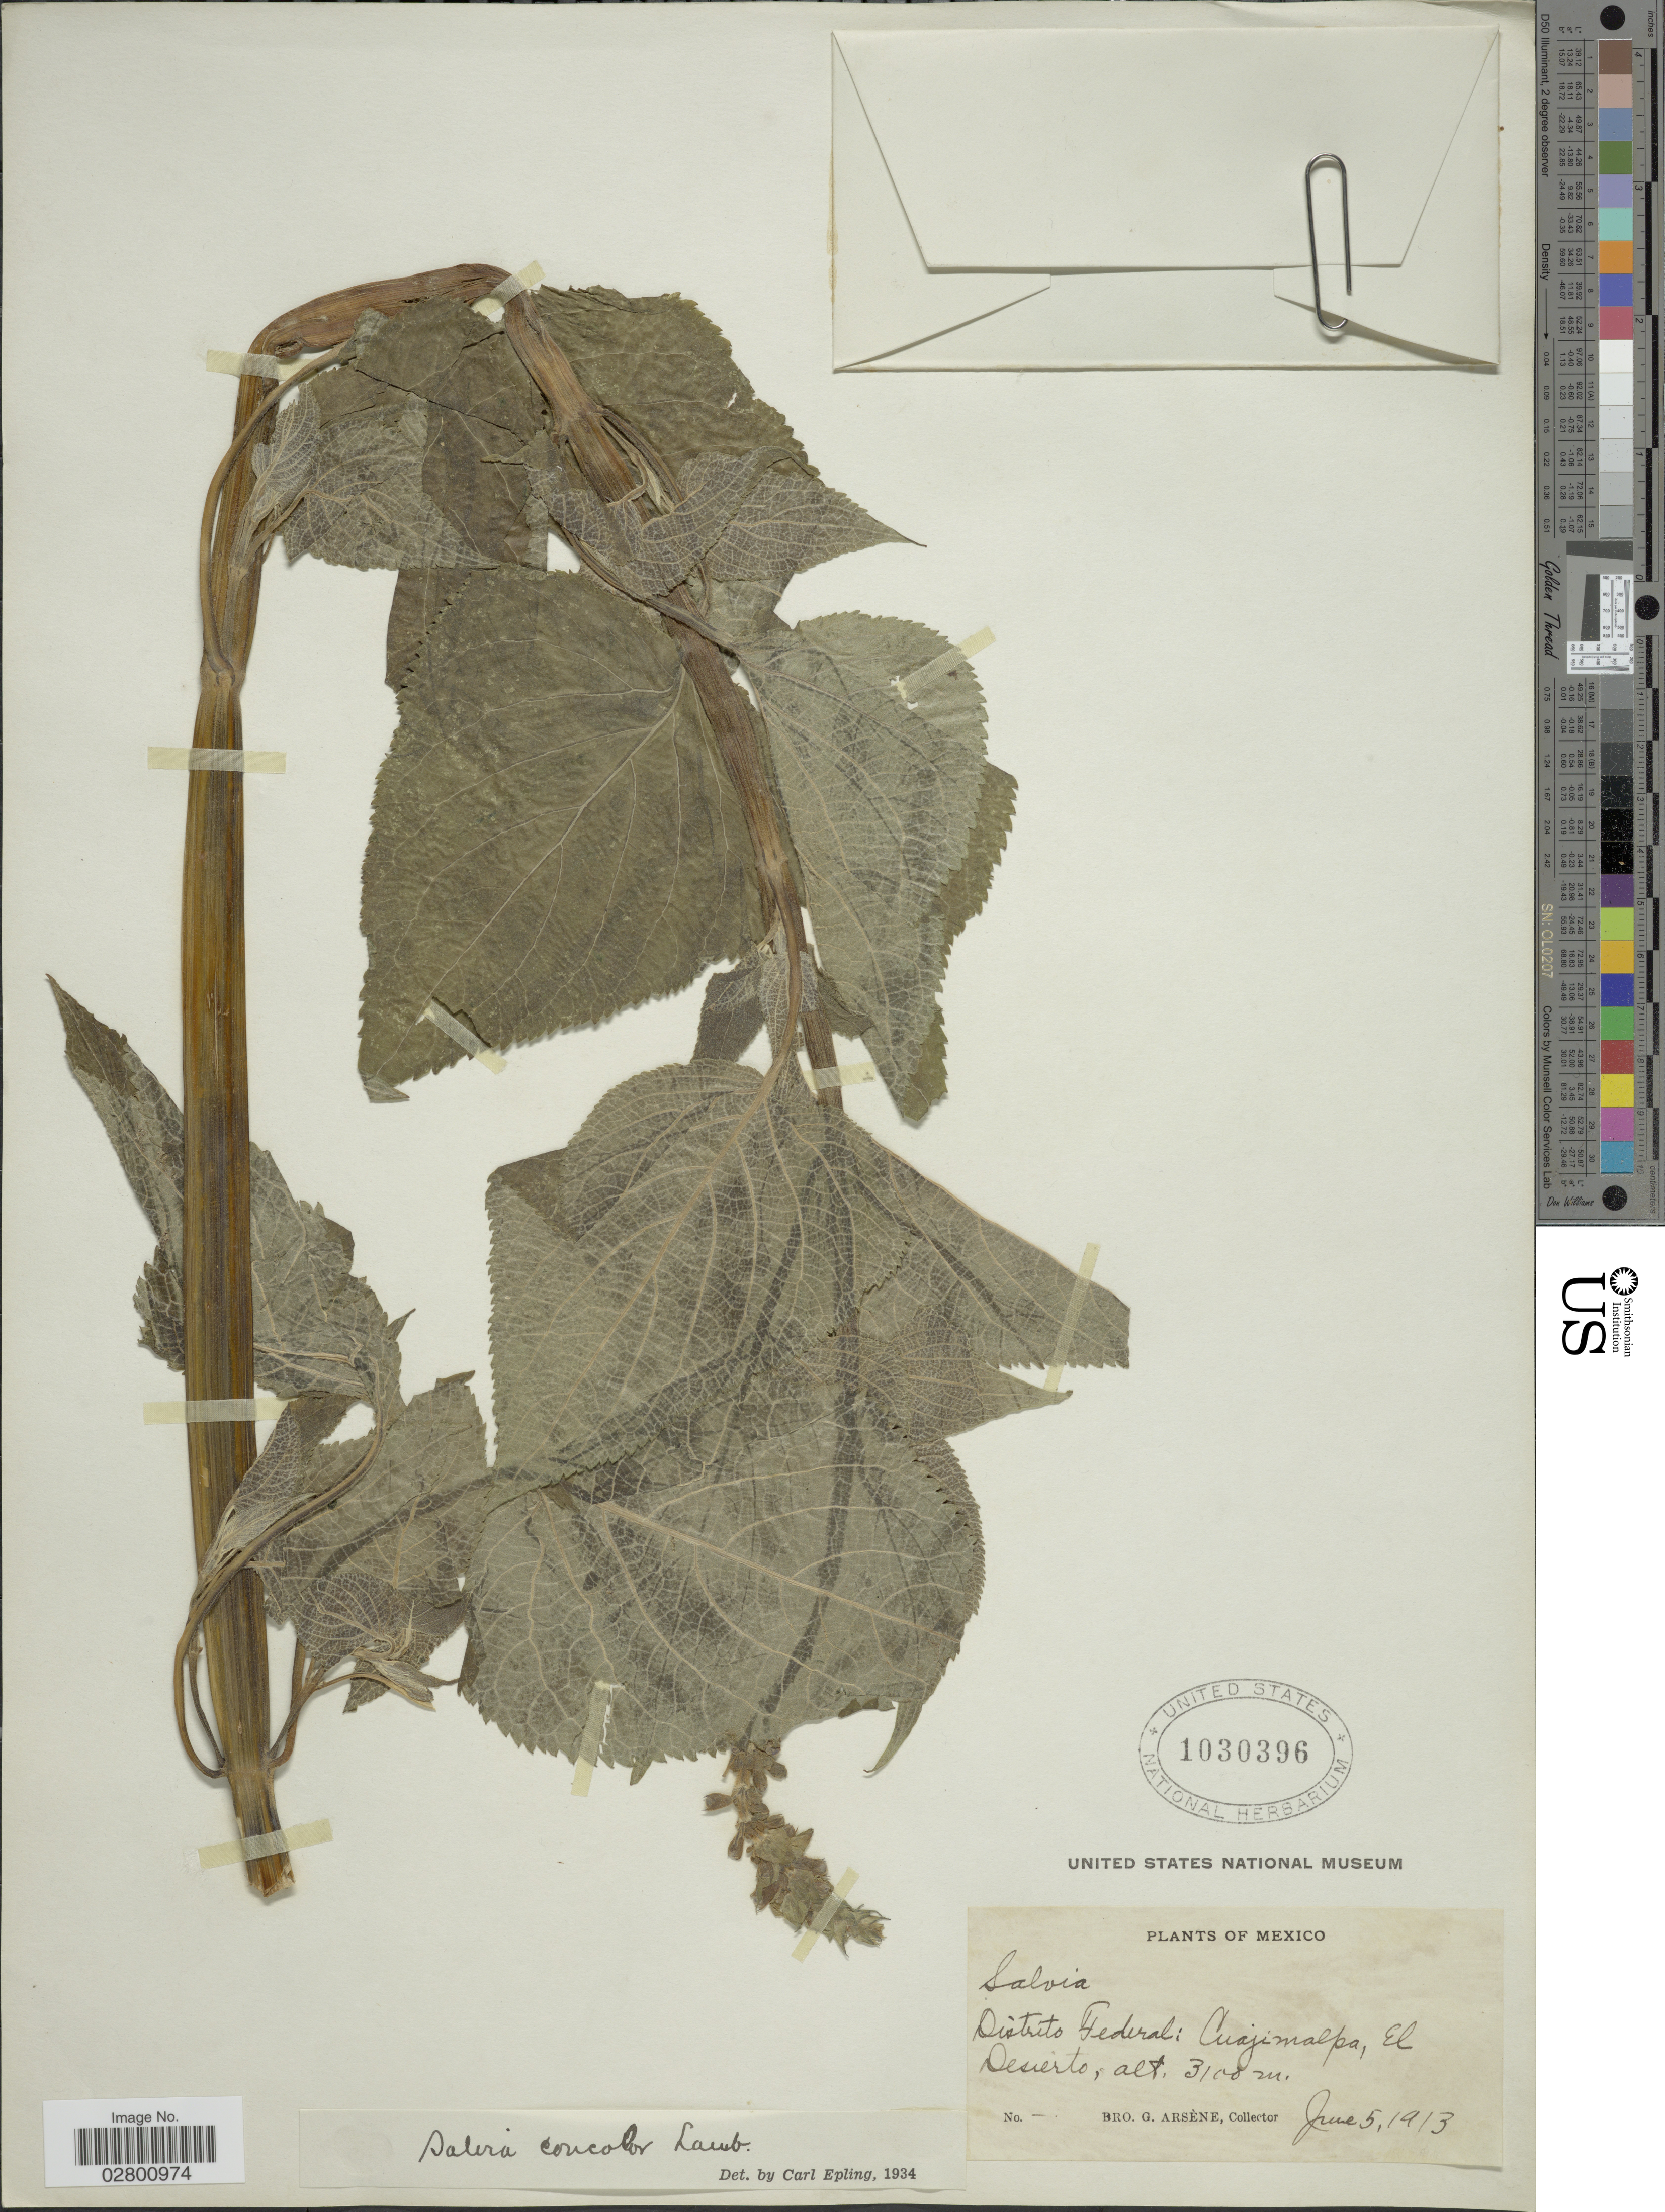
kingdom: Plantae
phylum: Tracheophyta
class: Magnoliopsida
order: Lamiales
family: Lamiaceae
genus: Salvia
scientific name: Salvia concolor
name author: Lamb. ex Benth.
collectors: Bro. G. Arsène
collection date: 1913-06-05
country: Mexico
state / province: Distrito Federal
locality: Cuajimalpa, El Desierto.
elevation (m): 3100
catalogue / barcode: US 1030396